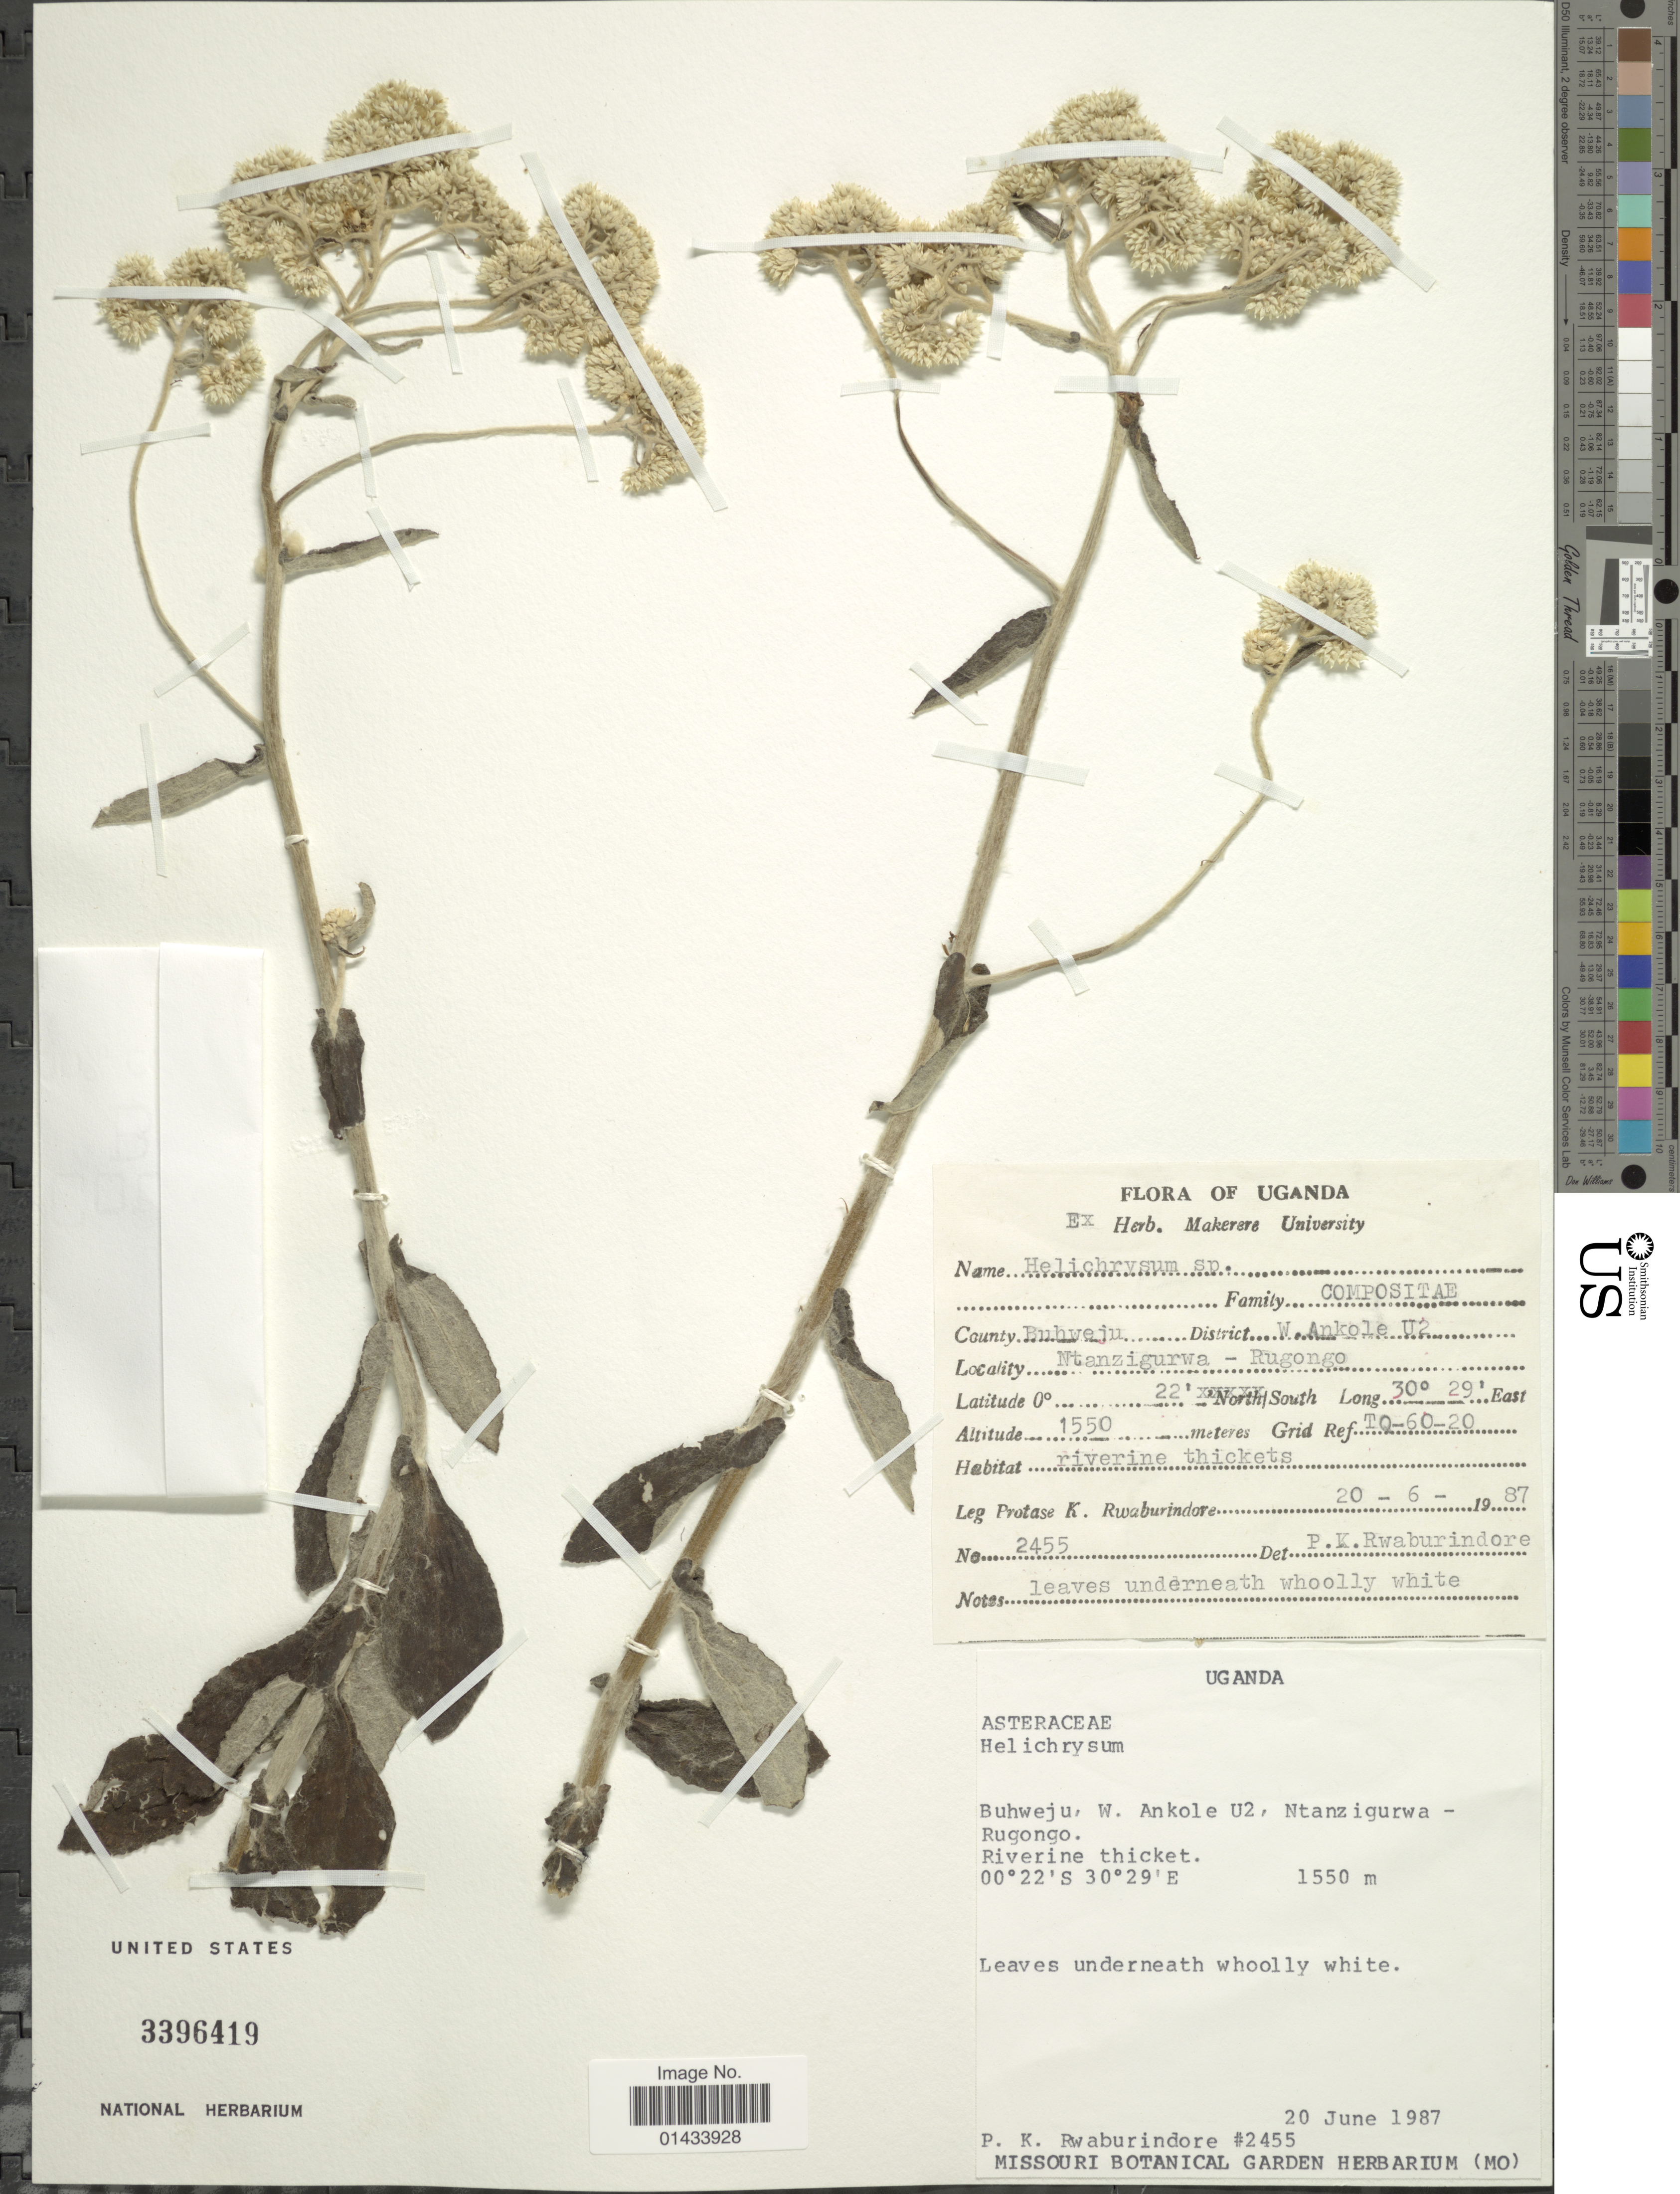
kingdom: Plantae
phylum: Tracheophyta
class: Magnoliopsida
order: Asterales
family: Asteraceae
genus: Helichrysum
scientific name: Helichrysum sp.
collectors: P. Rwaburindore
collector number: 2455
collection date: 1987-06-20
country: Uganda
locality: County, Buhweju, District W. Ankole U2, Ntazigurwa, Rugingo, Riverine thicket,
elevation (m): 1550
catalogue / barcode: US 3396419